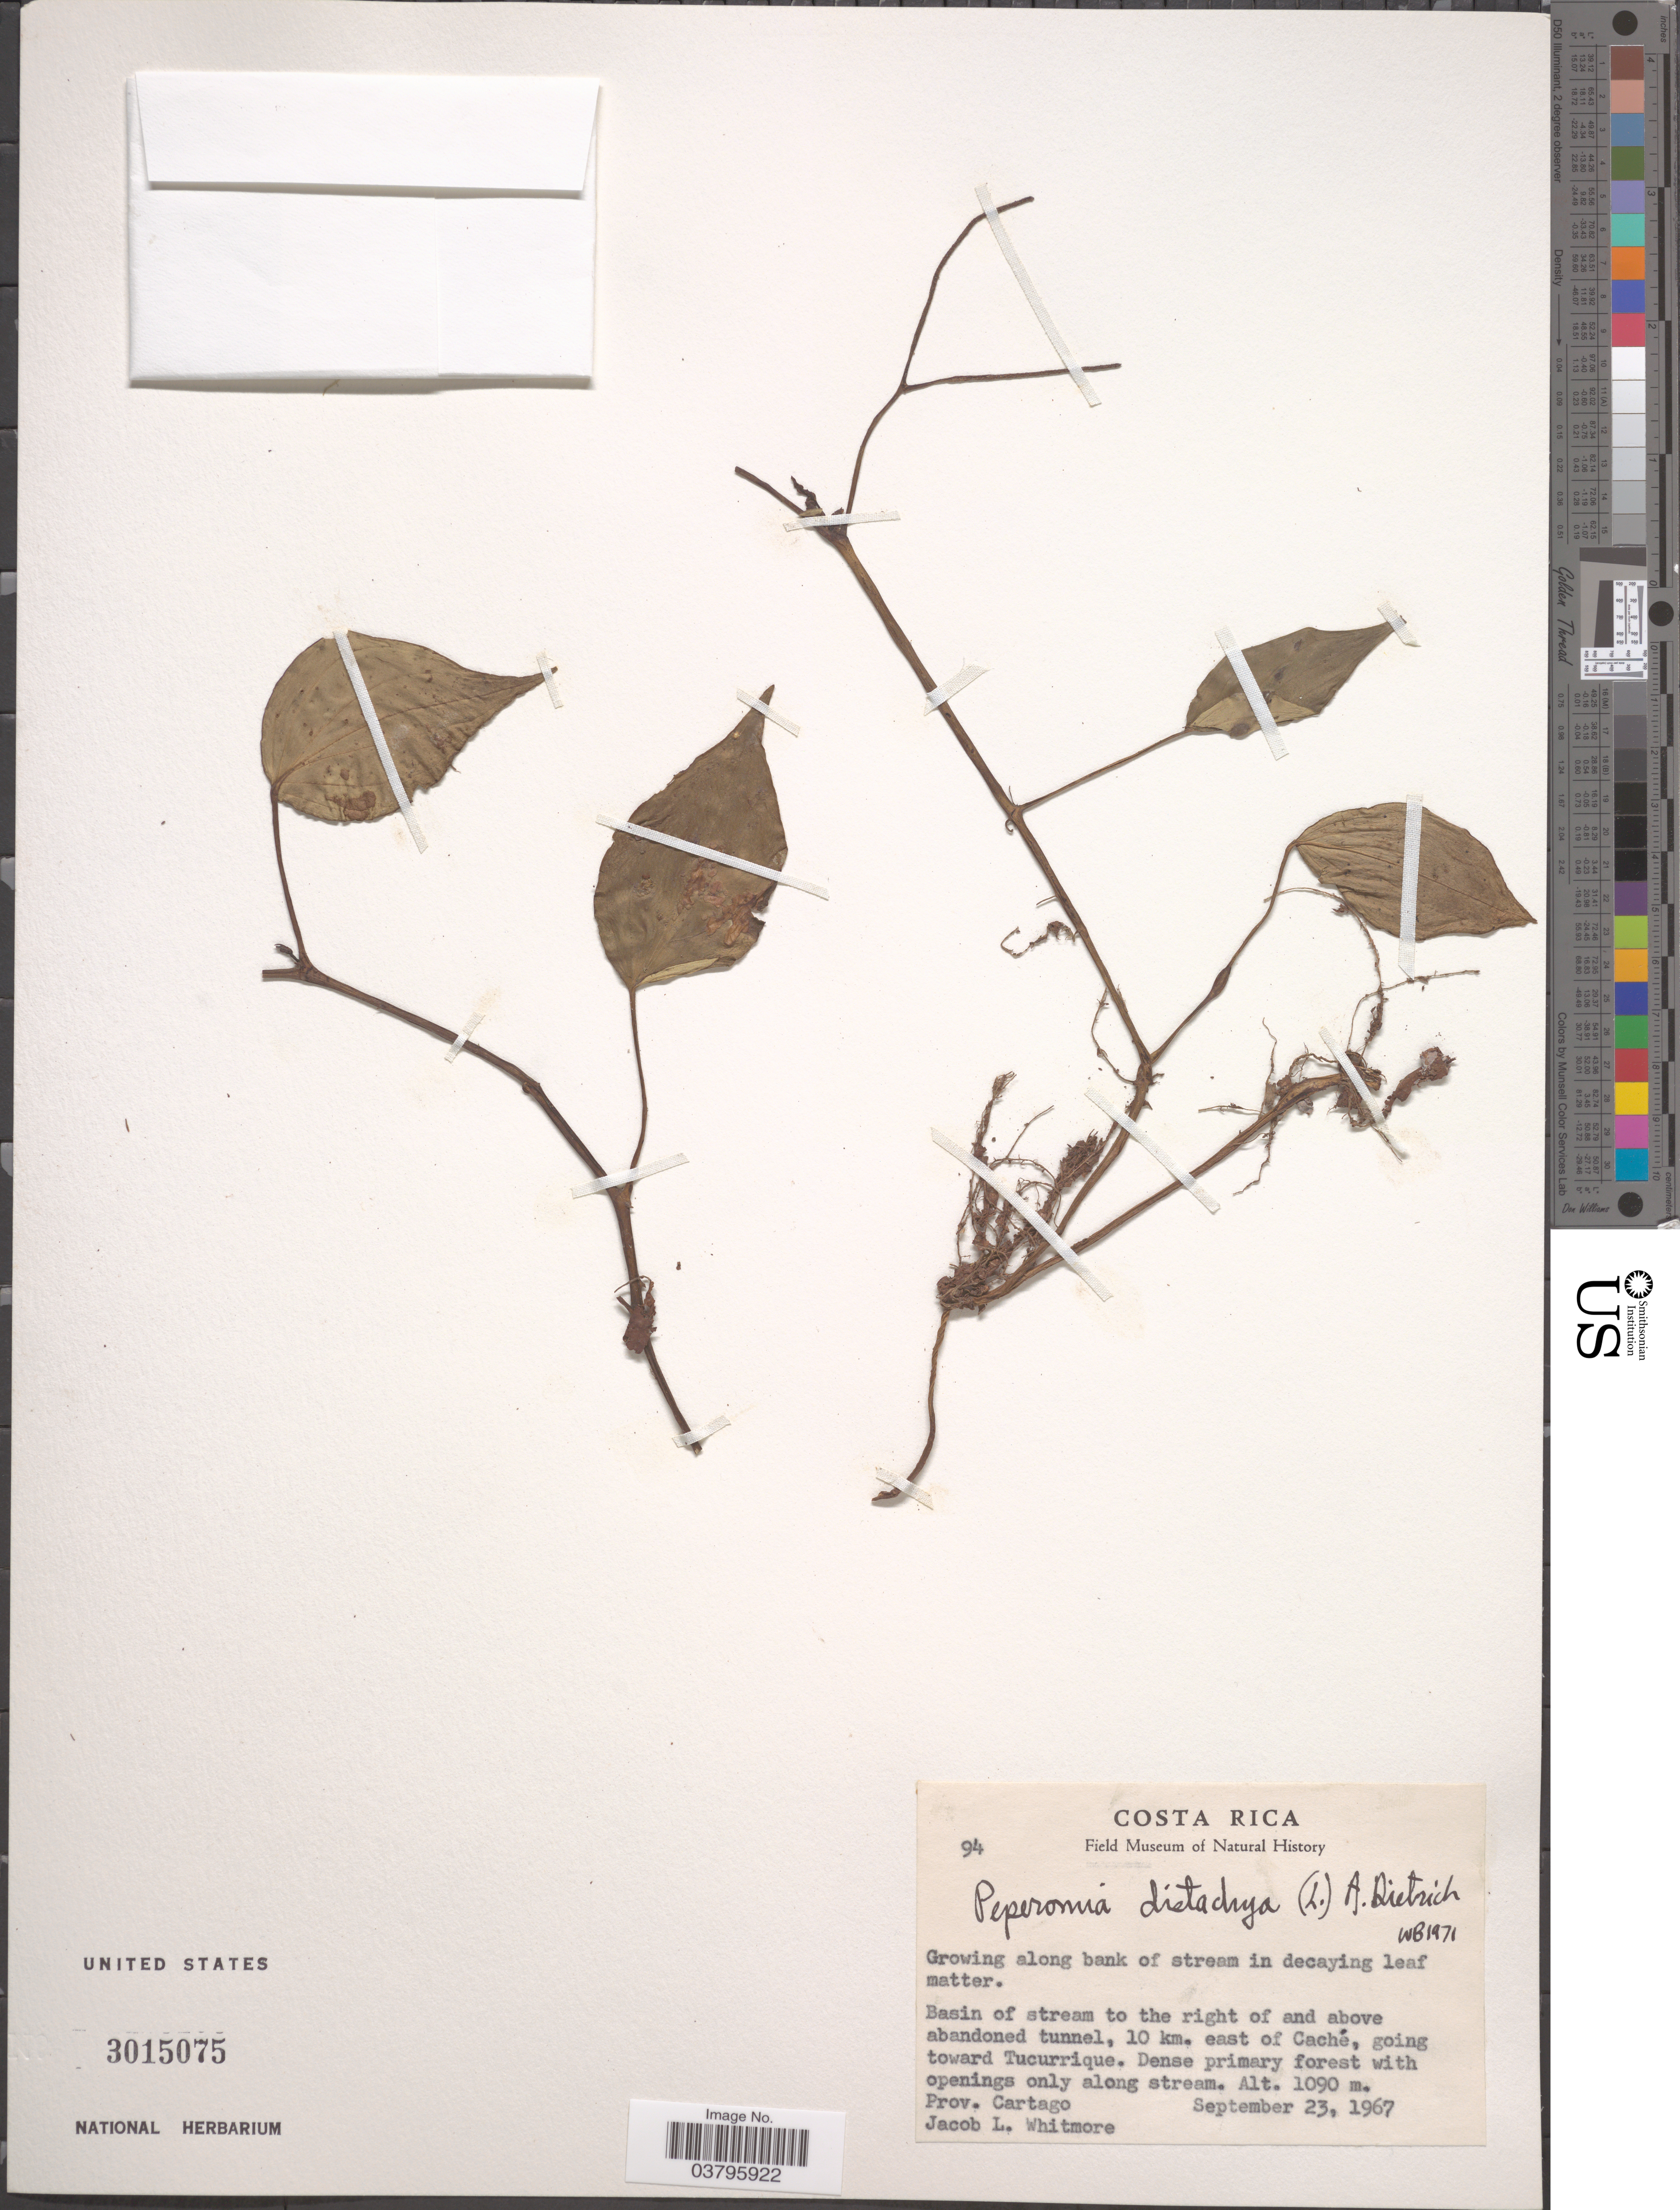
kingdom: Plantae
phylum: Tracheophyta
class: Magnoliopsida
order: Piperales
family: Piperaceae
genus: Peperomia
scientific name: Peperomia calvicaulis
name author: C. DC.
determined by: Jiménez, José Estaban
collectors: J. Whitmore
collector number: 94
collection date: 1967-09-23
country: Costa Rica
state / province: Cartago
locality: Along bank of stream in decaying leaf matter. Basin of stream to the right of and above abandoned tunnel, 10 km. east of Caché, going toward Tucurrique.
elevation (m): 1090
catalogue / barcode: US 3015075